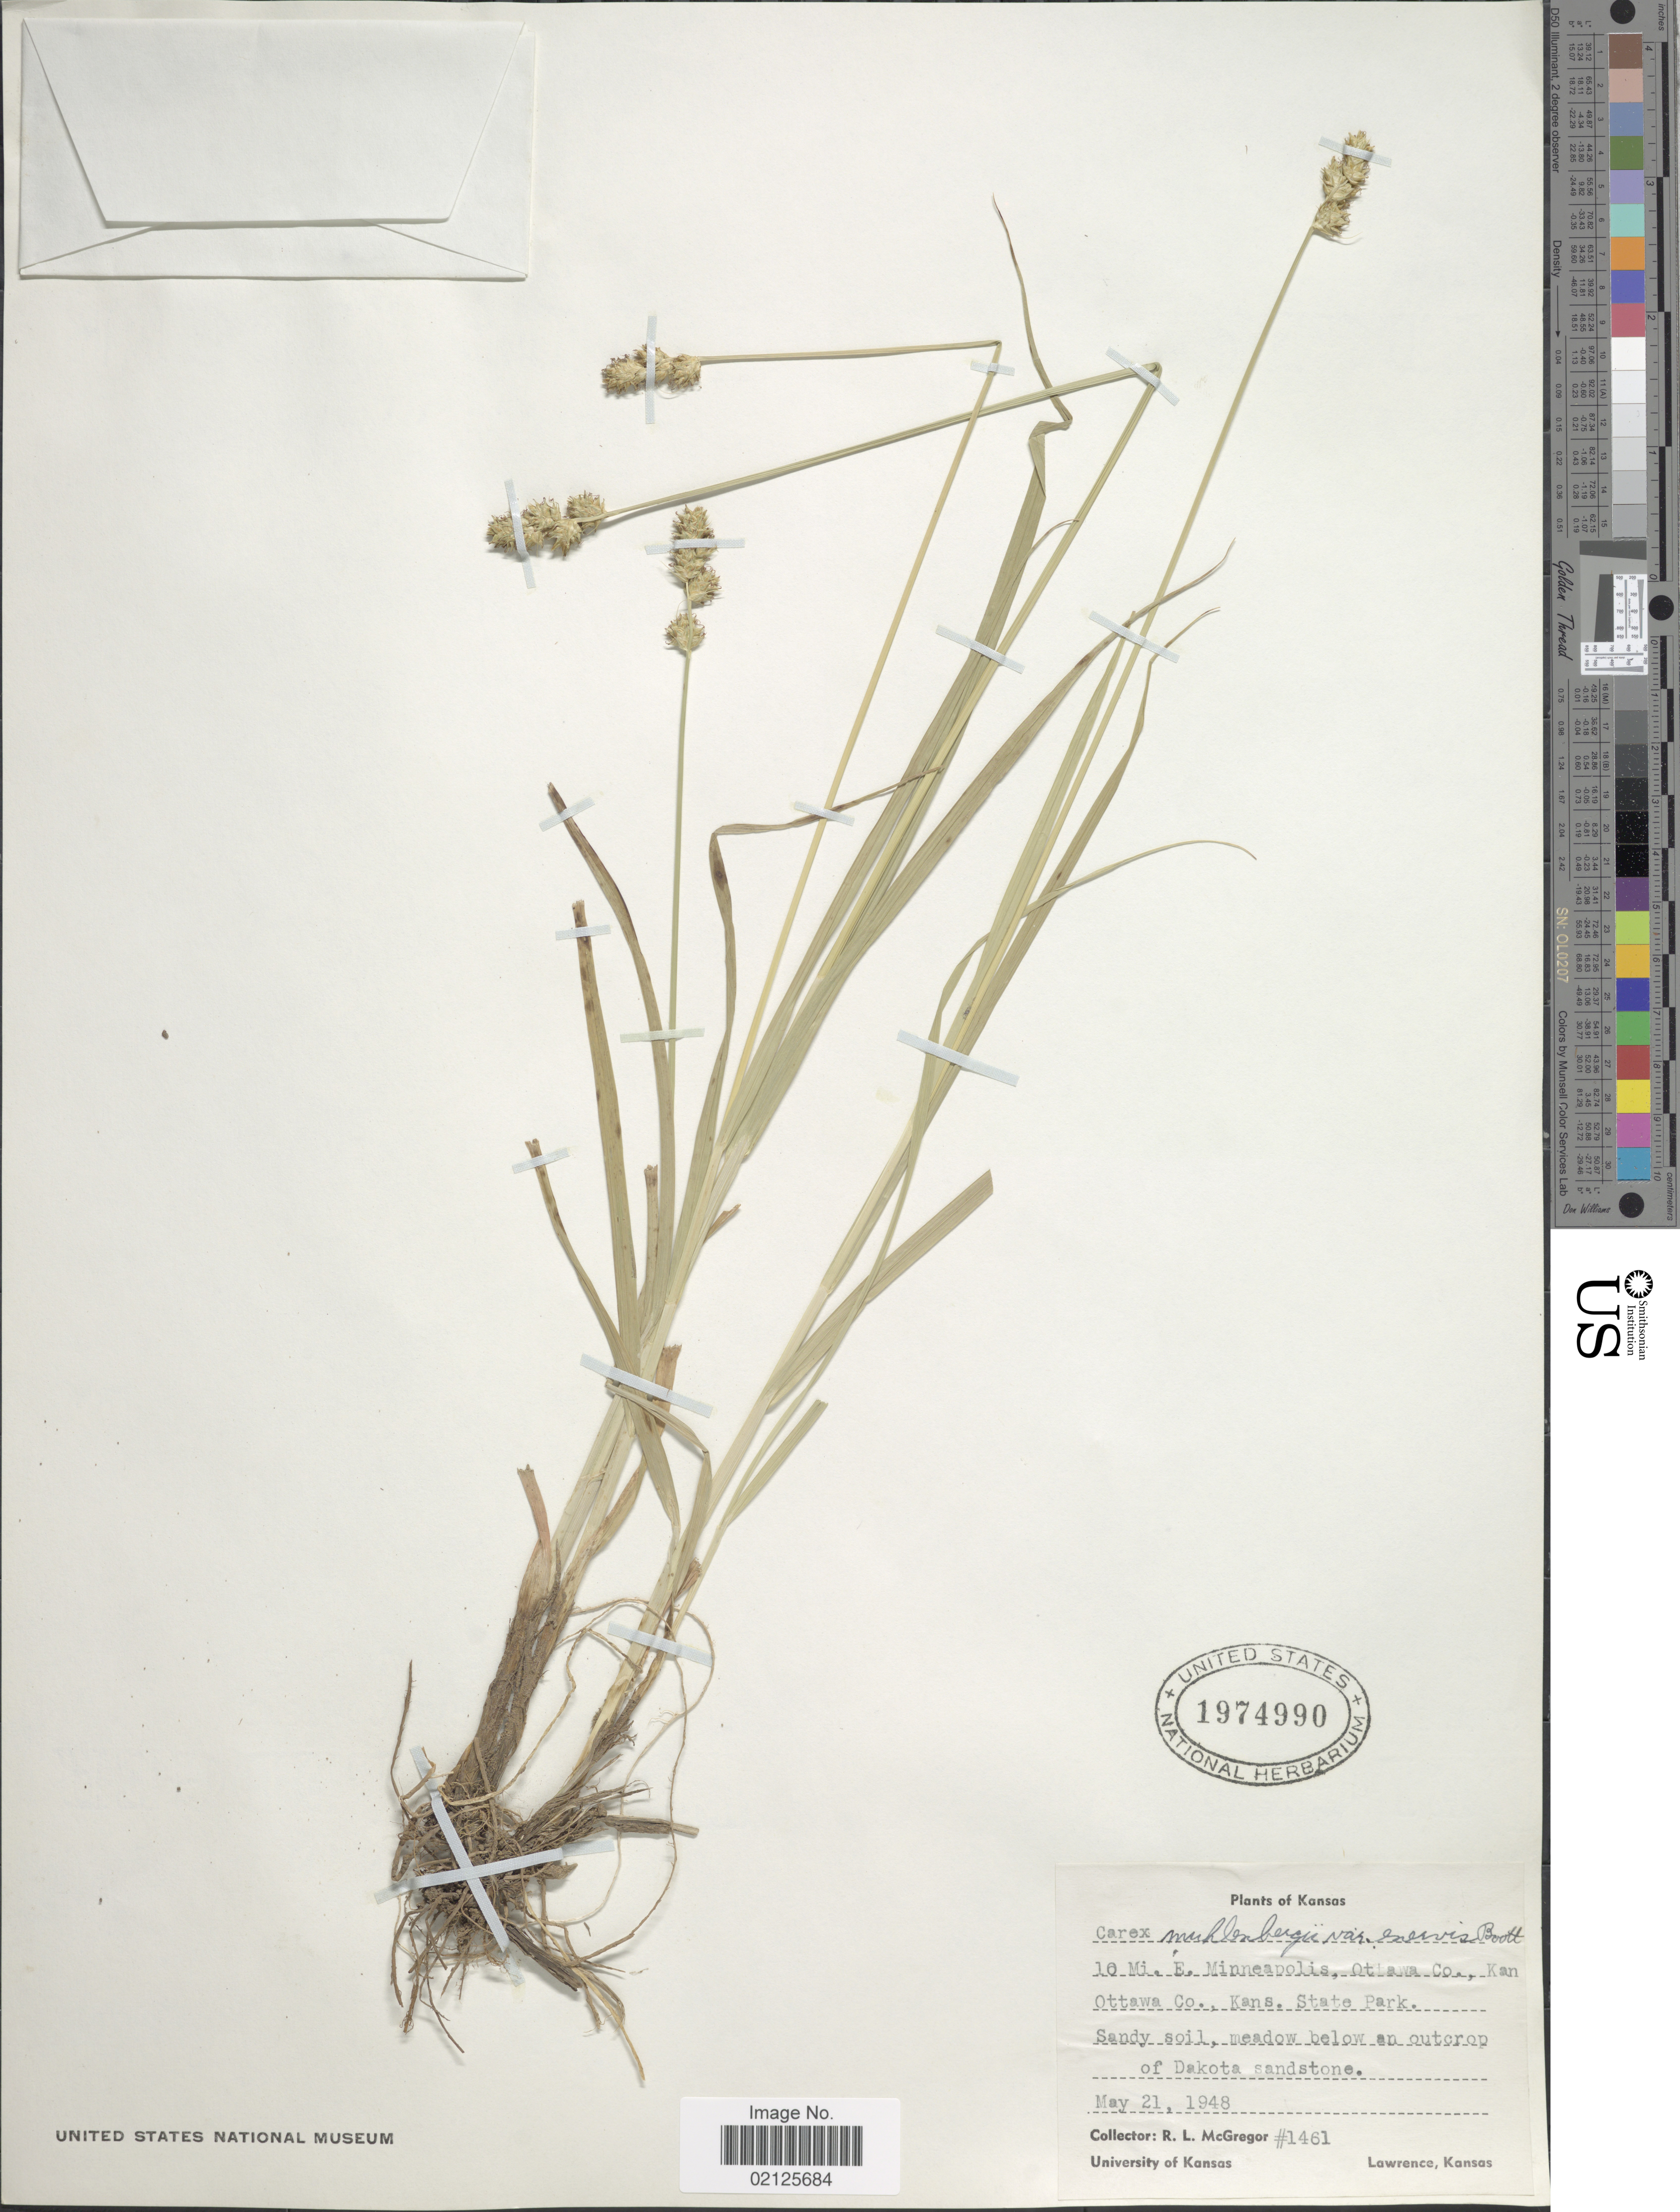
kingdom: Plantae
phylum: Tracheophyta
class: Liliopsida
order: Poales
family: Cyperaceae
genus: Carex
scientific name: Carex muehlenbergii var. enervis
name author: Boott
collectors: R. McGregor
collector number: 1461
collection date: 1948-05-21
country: United States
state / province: Kansas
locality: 10 Mi E Minneapolis, Ottawa Co., Ottawa Co., Kans State Park, Sandy soil, meadow below an outcrop of Dakota sandstone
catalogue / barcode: US 1974990